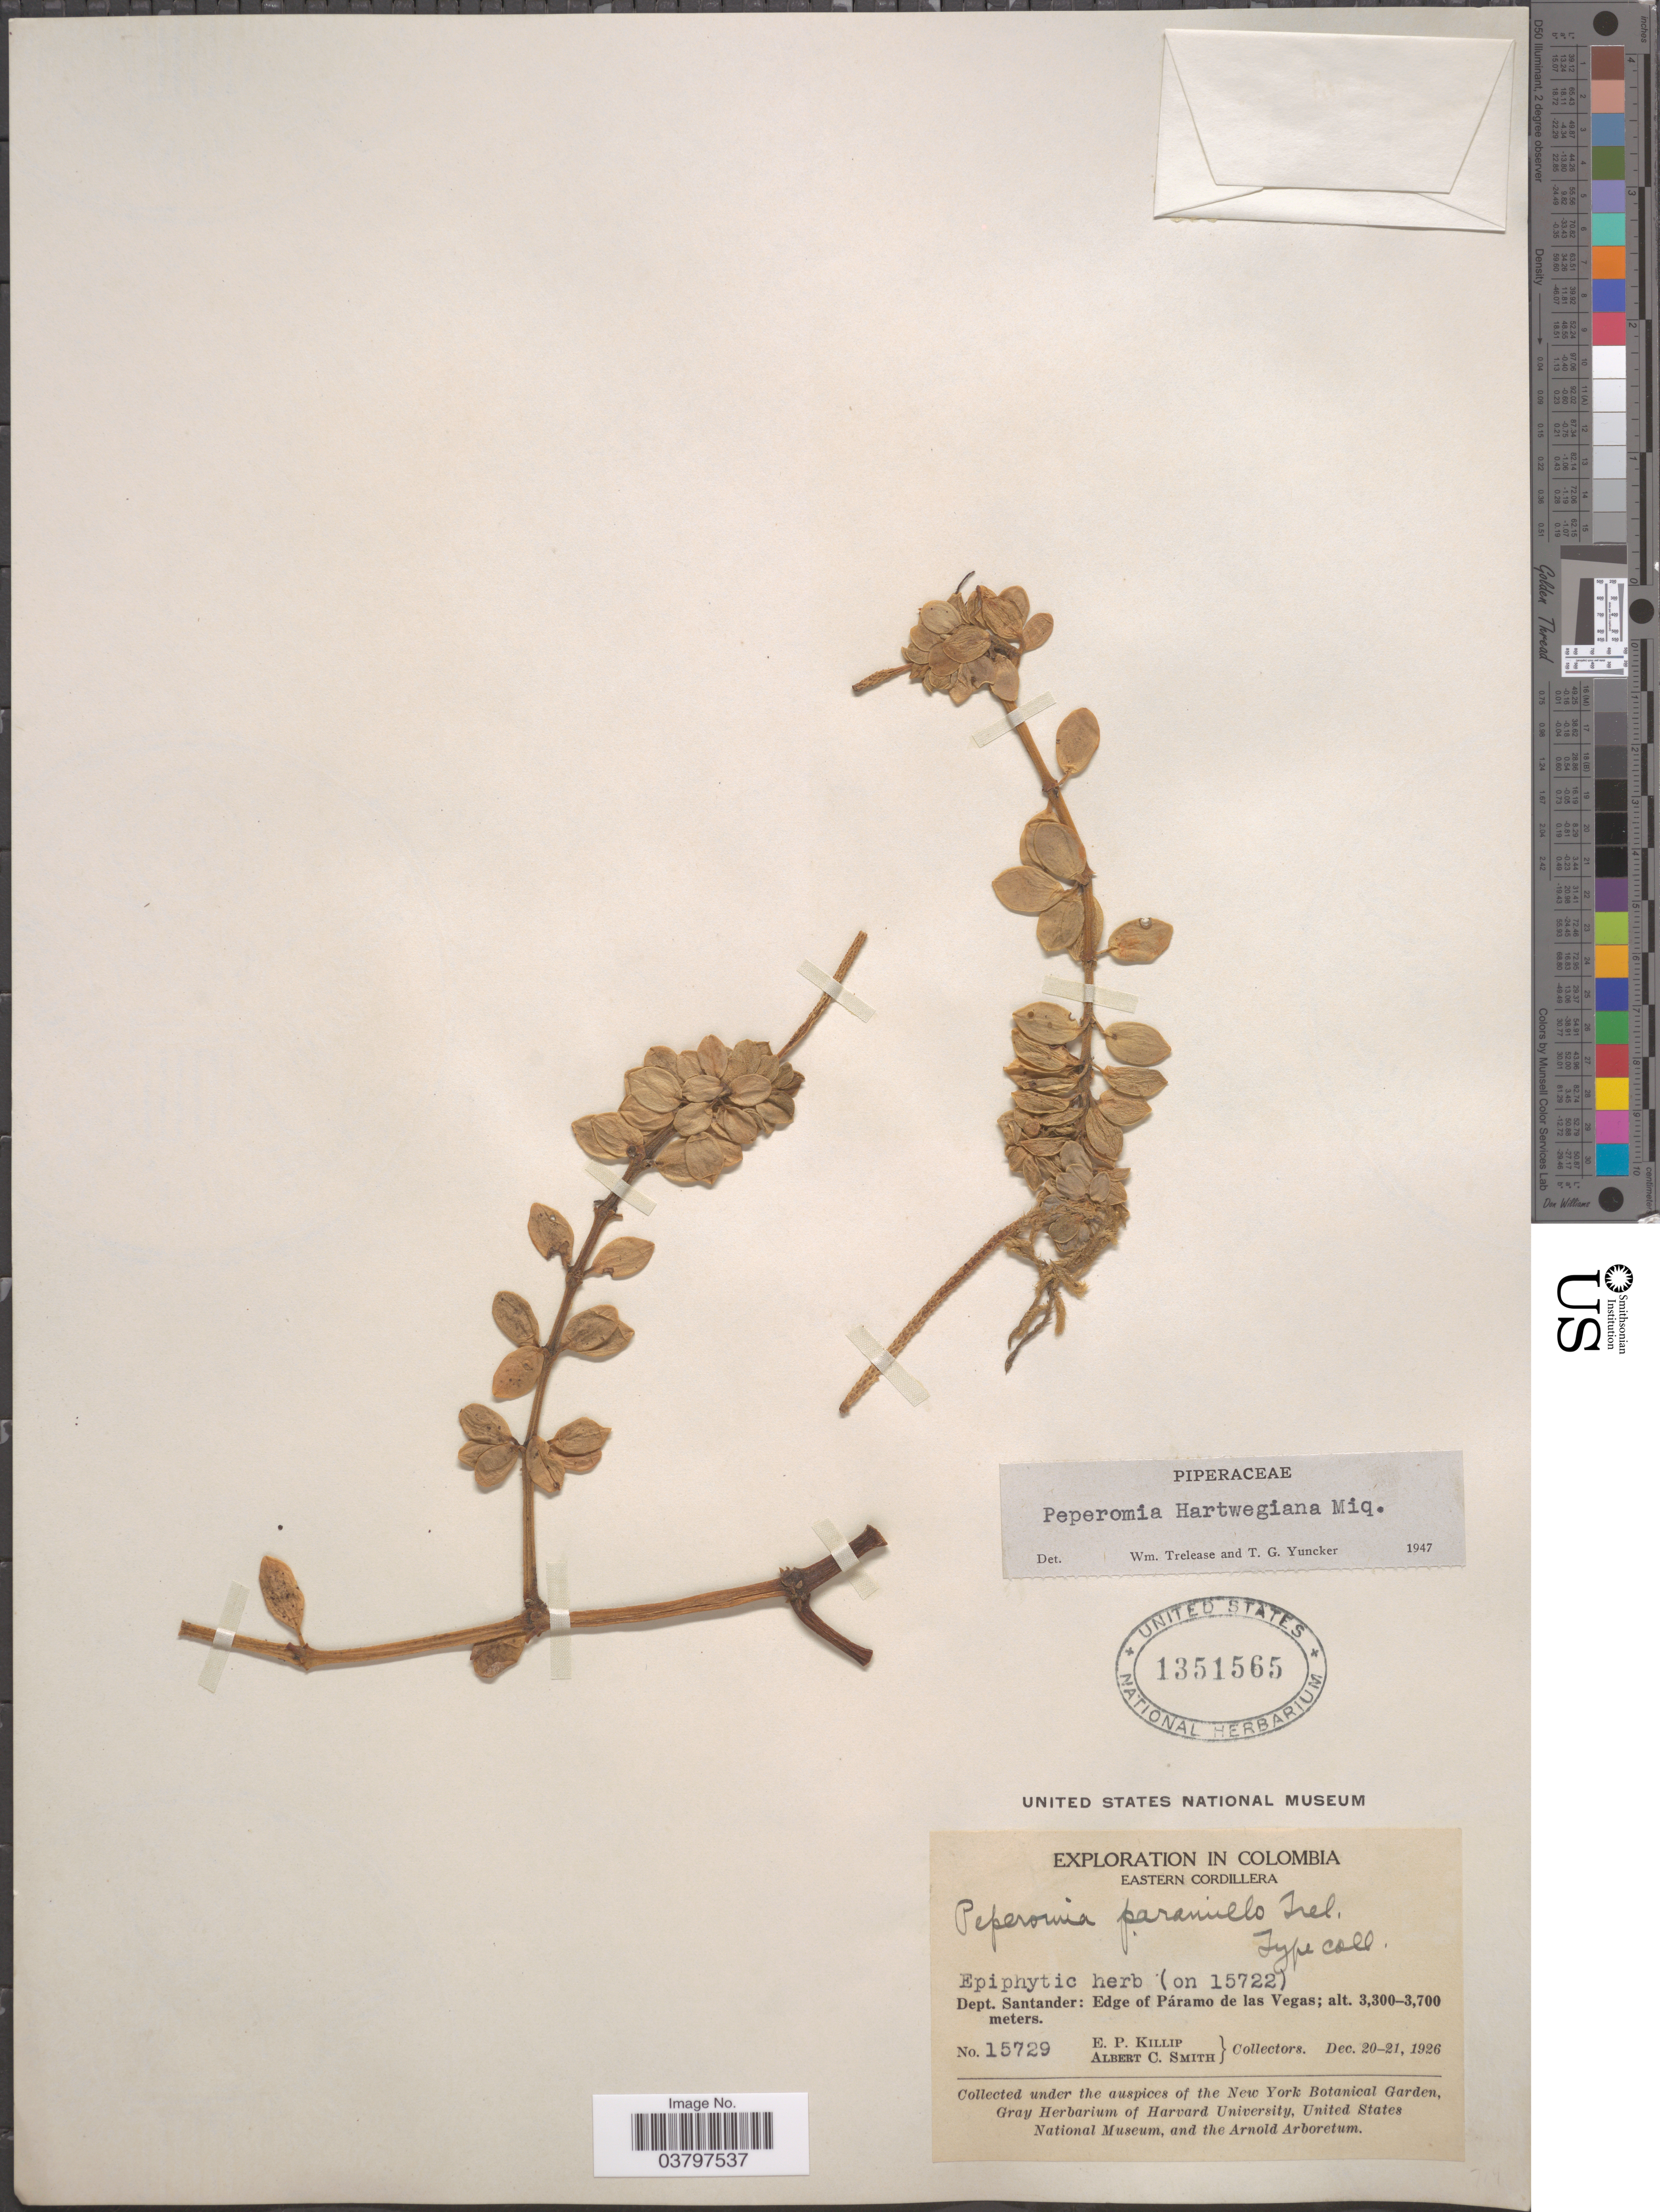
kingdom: Plantae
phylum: Tracheophyta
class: Magnoliopsida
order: Piperales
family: Piperaceae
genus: Peperomia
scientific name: Peperomia hartwegiana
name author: Miq.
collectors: E. P. Killip & A. C. Smith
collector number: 15729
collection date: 1926-12-20/1926-12-21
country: Colombia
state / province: Santander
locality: Eastern Cordillera. Dept. Santander: Edge of Páramo de las Vegas.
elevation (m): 3300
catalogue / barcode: US 1351565